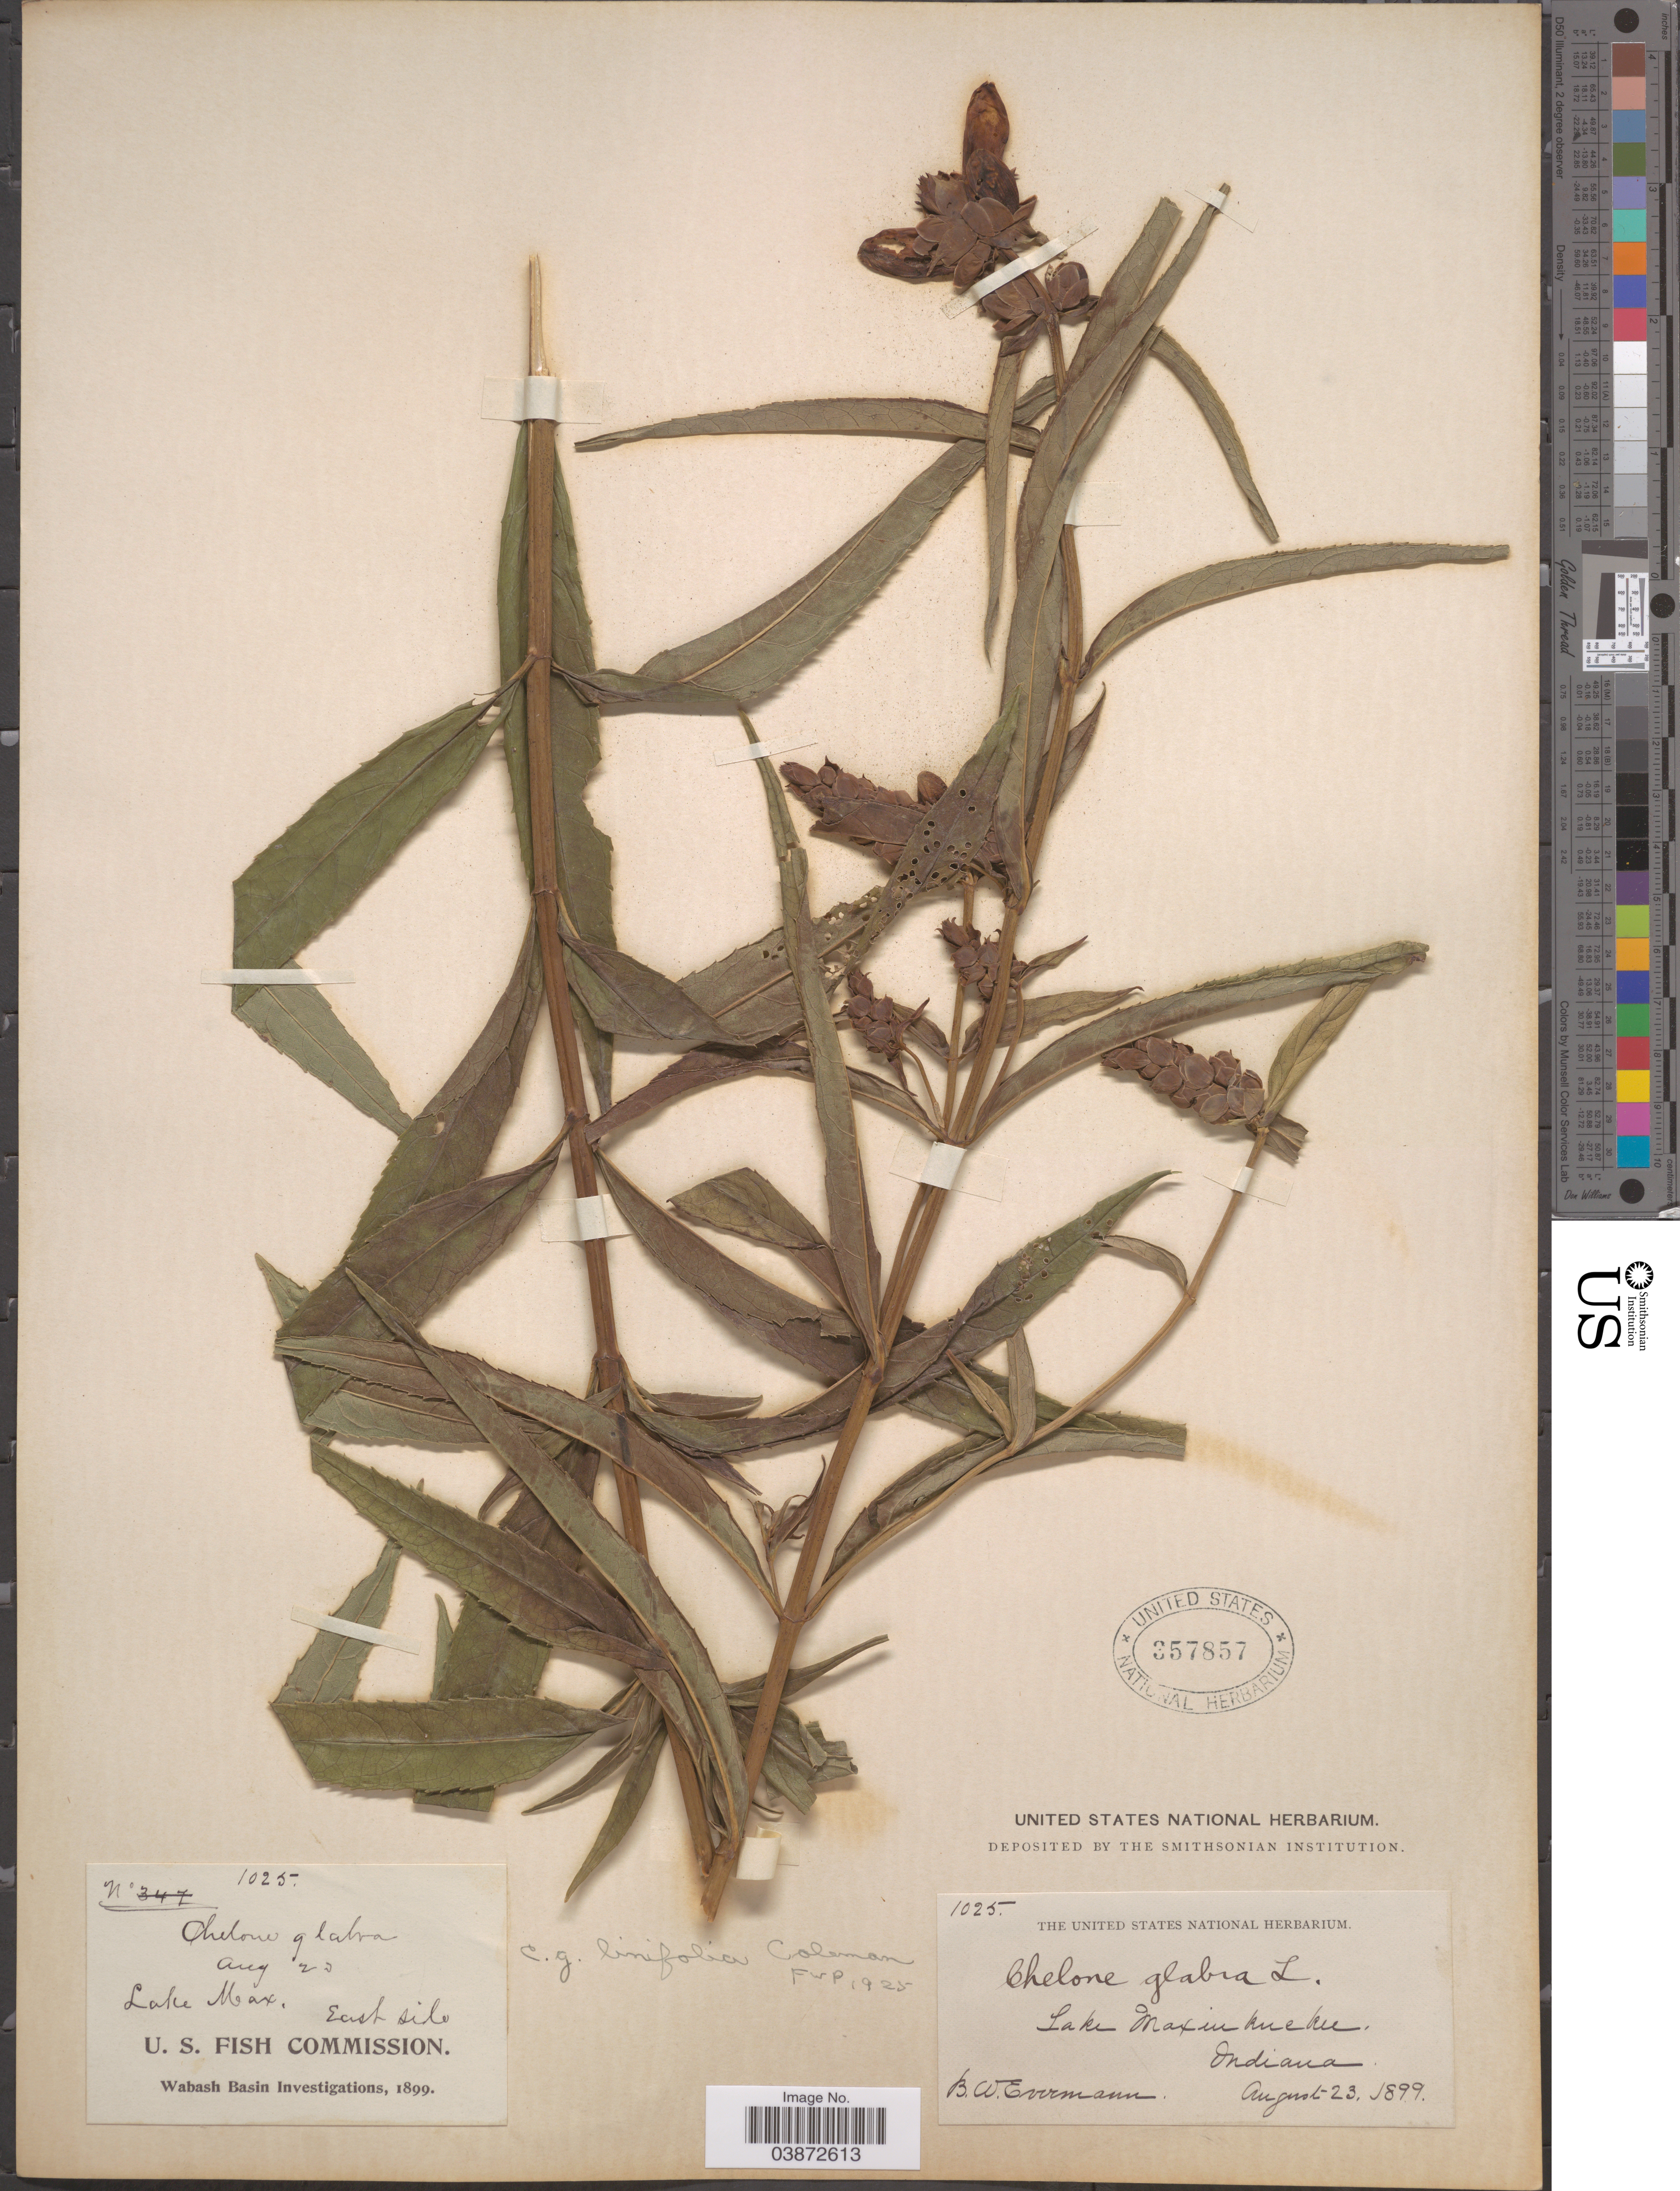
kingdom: Plantae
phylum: Tracheophyta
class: Magnoliopsida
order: Lamiales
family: Plantaginaceae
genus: Chelone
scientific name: Chelone glabra var. linifolia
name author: Coleman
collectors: B. W. Evermann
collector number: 1025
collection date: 1899-08-23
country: United States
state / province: Indiana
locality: Lake Maxinkuckee. East side.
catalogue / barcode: US 357857